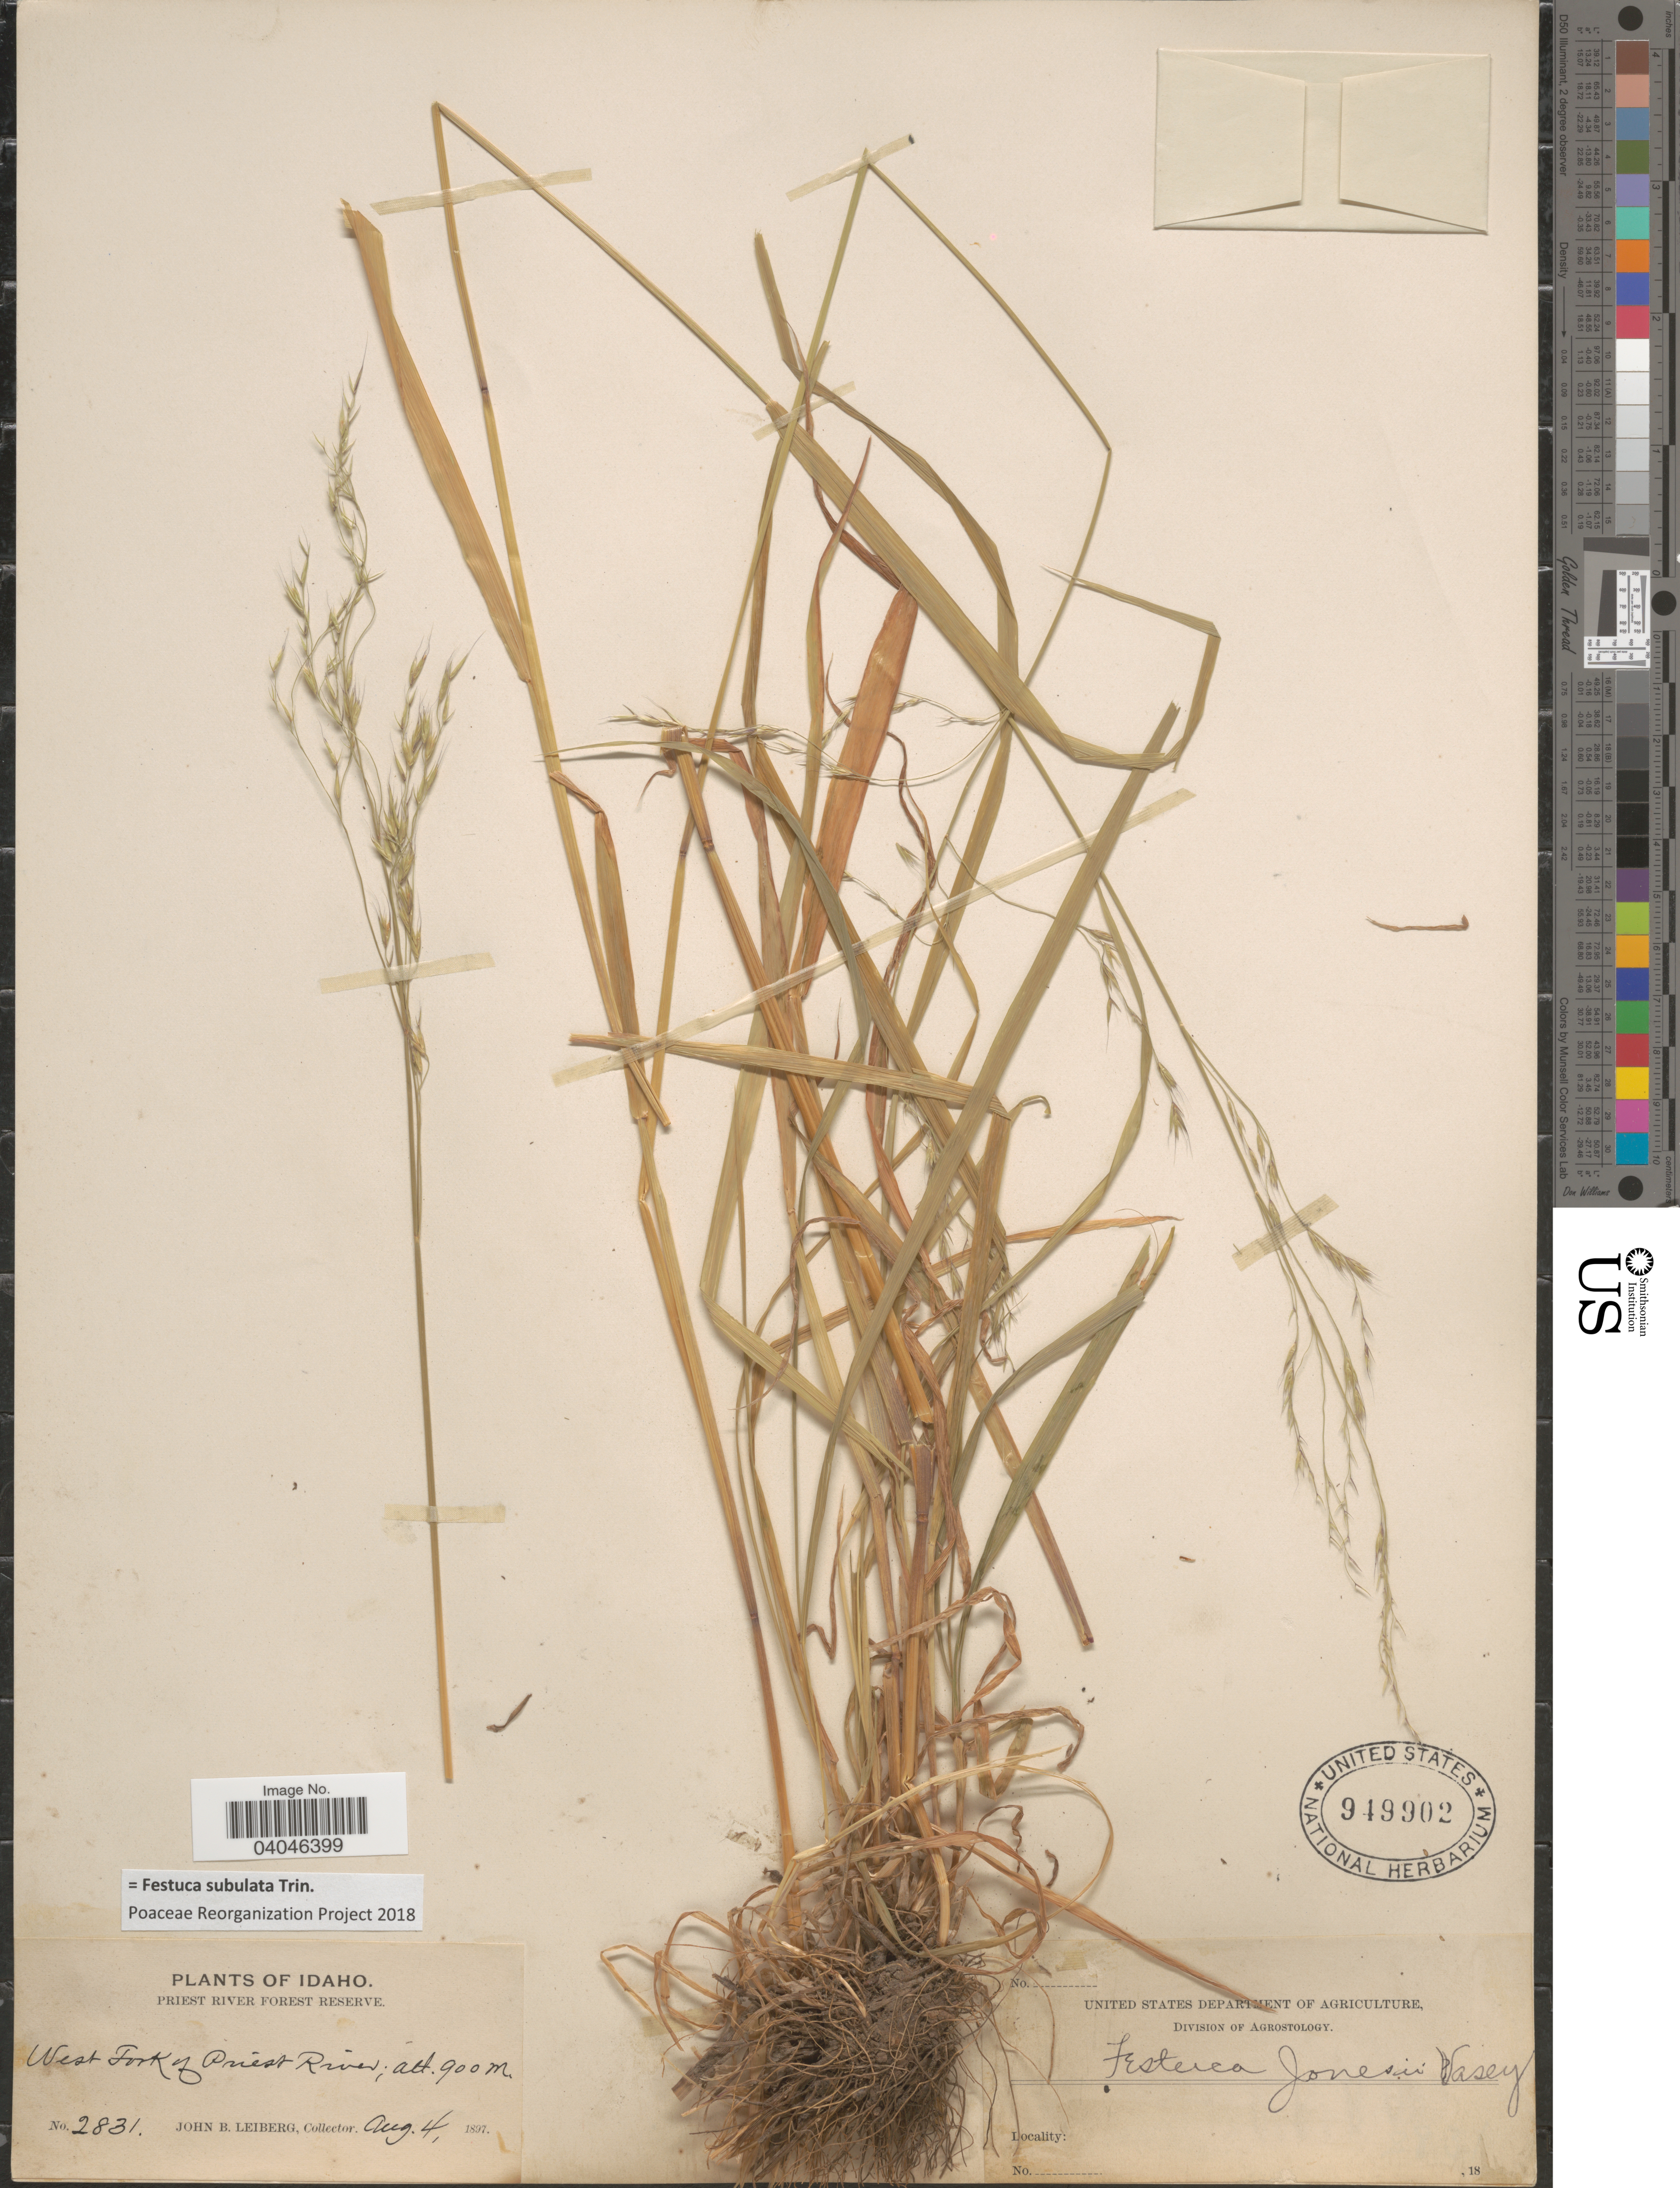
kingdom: Plantae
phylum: Tracheophyta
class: Liliopsida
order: Poales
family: Poaceae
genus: Festuca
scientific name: Festuca subulata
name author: Trin.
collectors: J. B. Leiberg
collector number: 2831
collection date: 1897-08-04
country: United States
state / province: Idaho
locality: Priest River Forest Reserve. West Fork of Priest River.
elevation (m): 900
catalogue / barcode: US 949902